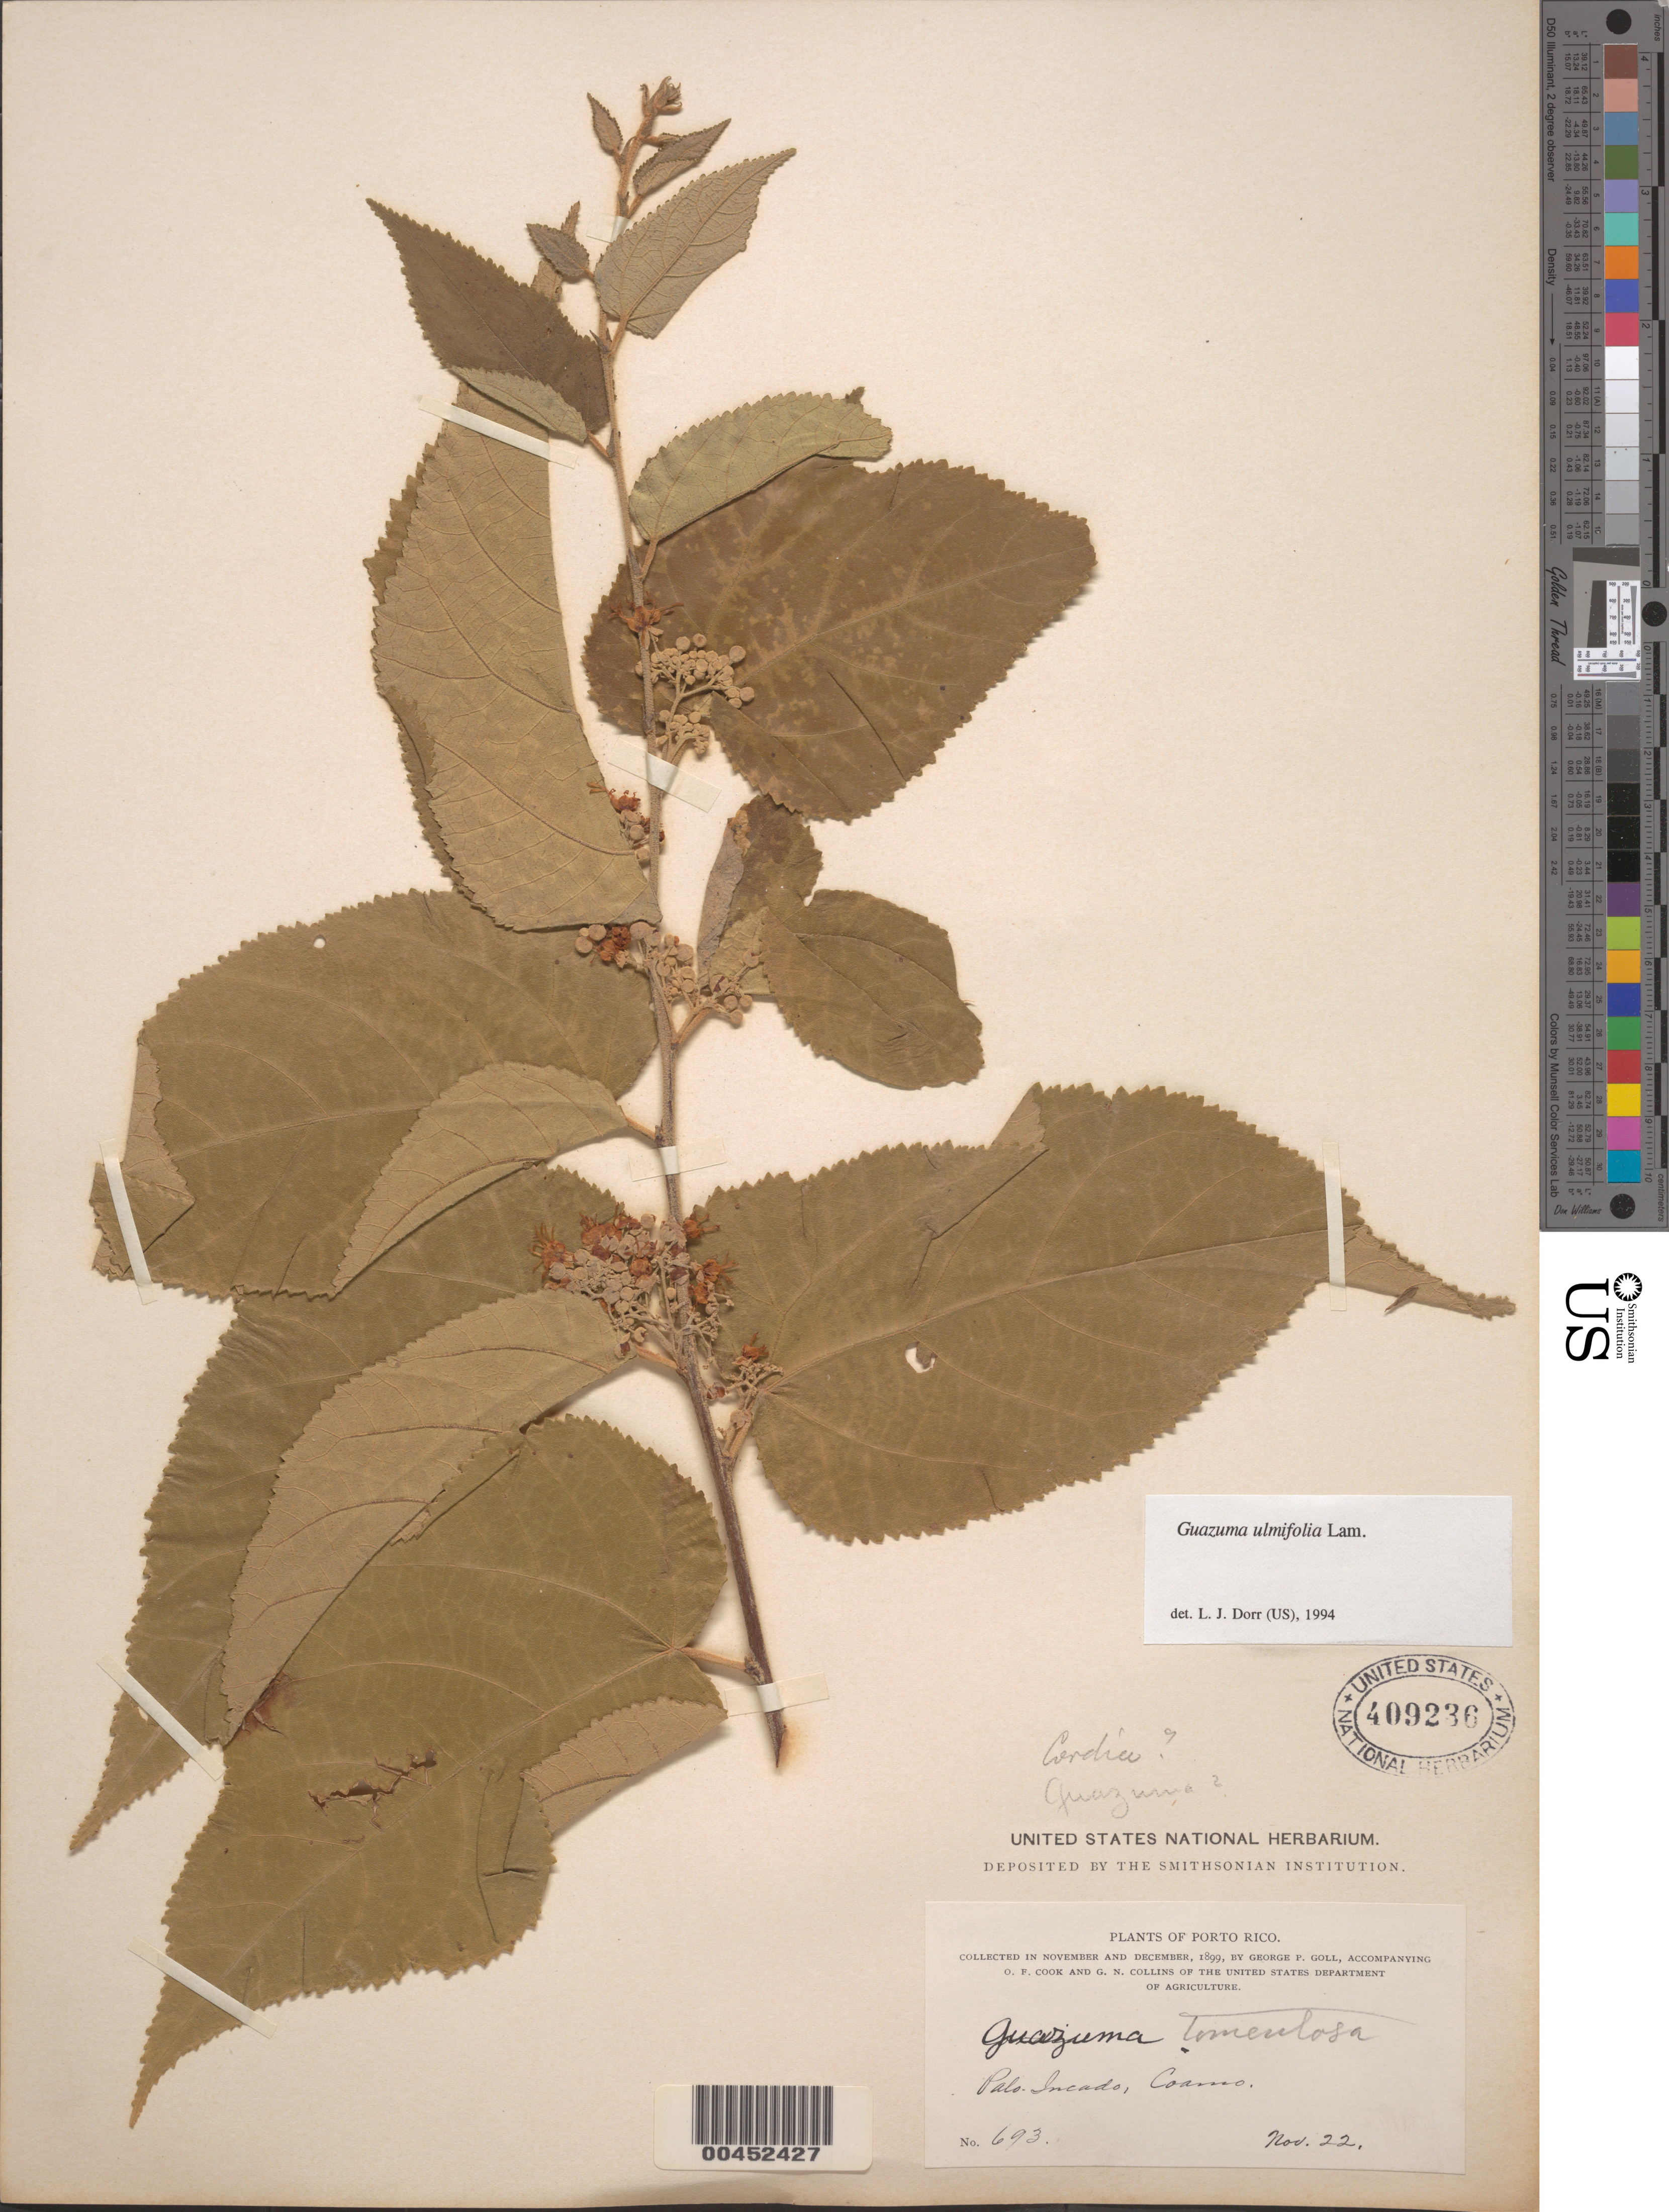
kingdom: Plantae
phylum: Tracheophyta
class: Magnoliopsida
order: Malvales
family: Malvaceae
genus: Guazuma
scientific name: Guazuma ulmifolia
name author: Lam.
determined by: Dorr, L. J., (BOT), Smithsonian Institution - National Museum of Natural History (UNITED STATES)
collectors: G. Goll, O. F. Cook & G. Collins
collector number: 693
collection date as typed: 22 Nov 1899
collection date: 1899-11-22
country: Puerto Rico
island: Greater Antilles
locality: Palo. Incado, Coamo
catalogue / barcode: US 409236